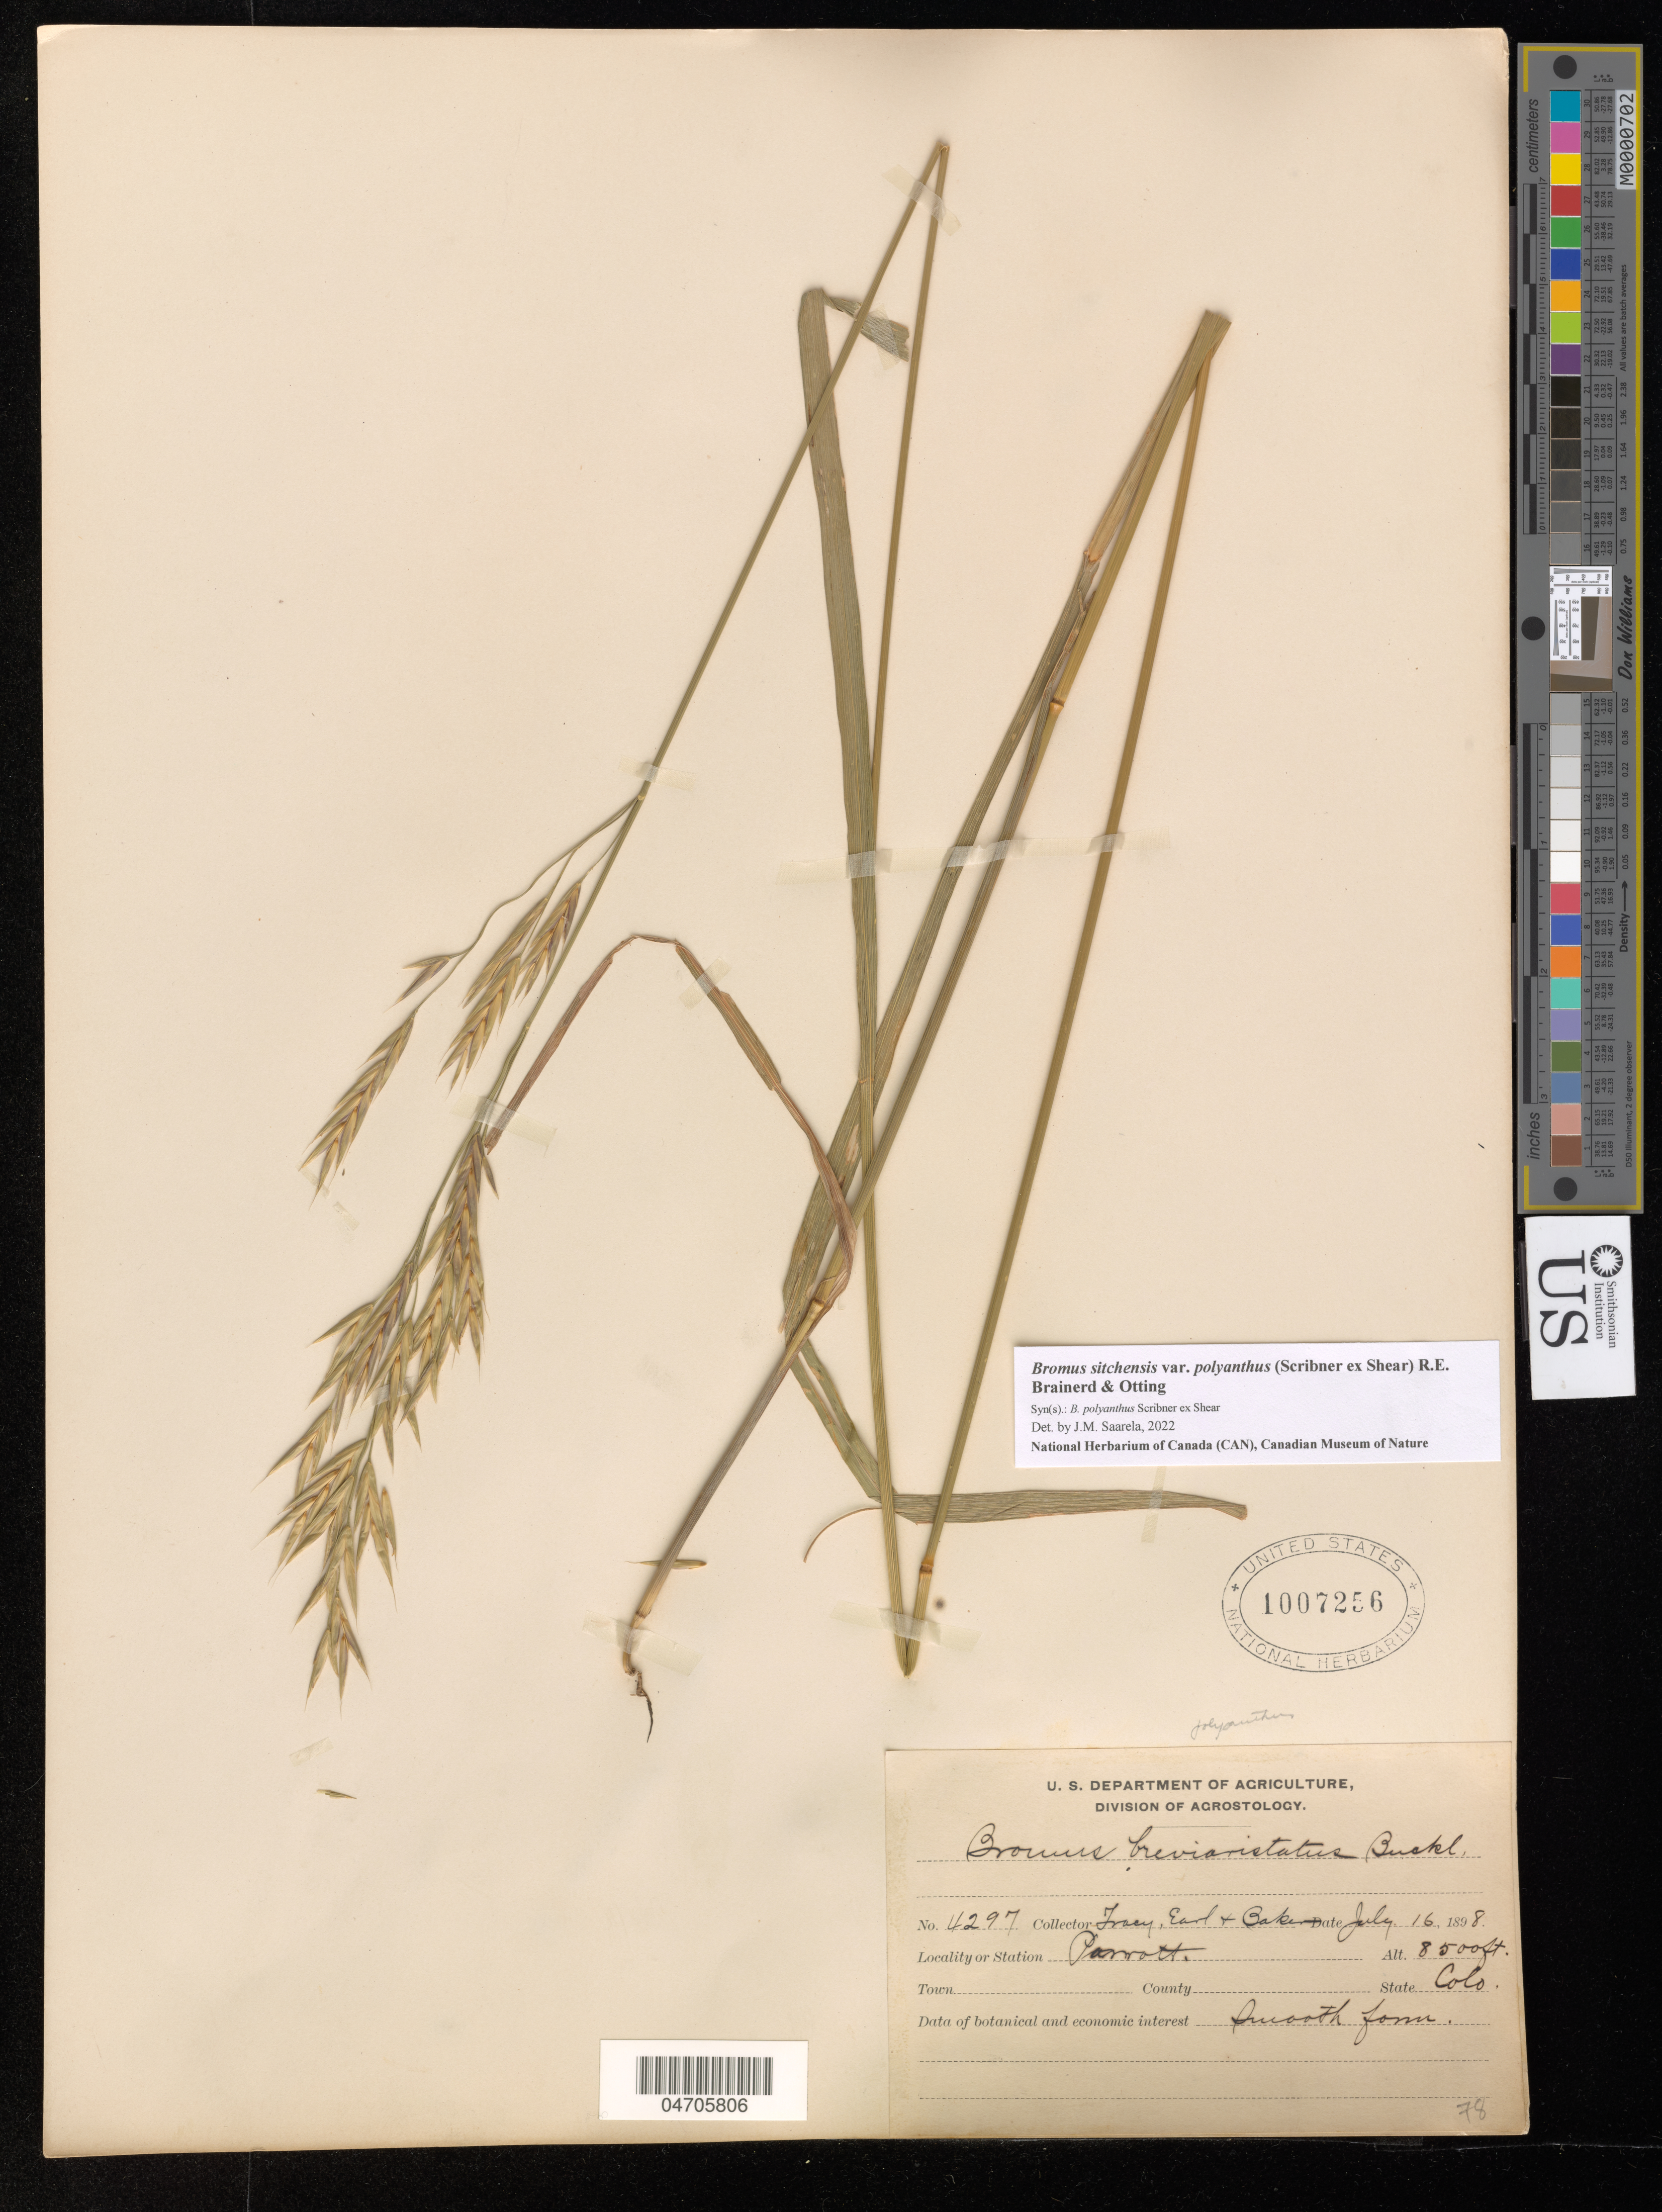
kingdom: Plantae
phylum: Tracheophyta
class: Liliopsida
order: Poales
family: Poaceae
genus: Bromus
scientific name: Bromus sitchensis var. polyanthus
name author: (Scribn. ex Shear) R.E. Brainerd & Otting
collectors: -. Tracy, -. Earl & -- Baker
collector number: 4297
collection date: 1898-07-16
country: United States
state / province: Colorado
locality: Parrott*.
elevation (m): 2591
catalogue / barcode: US 1007256